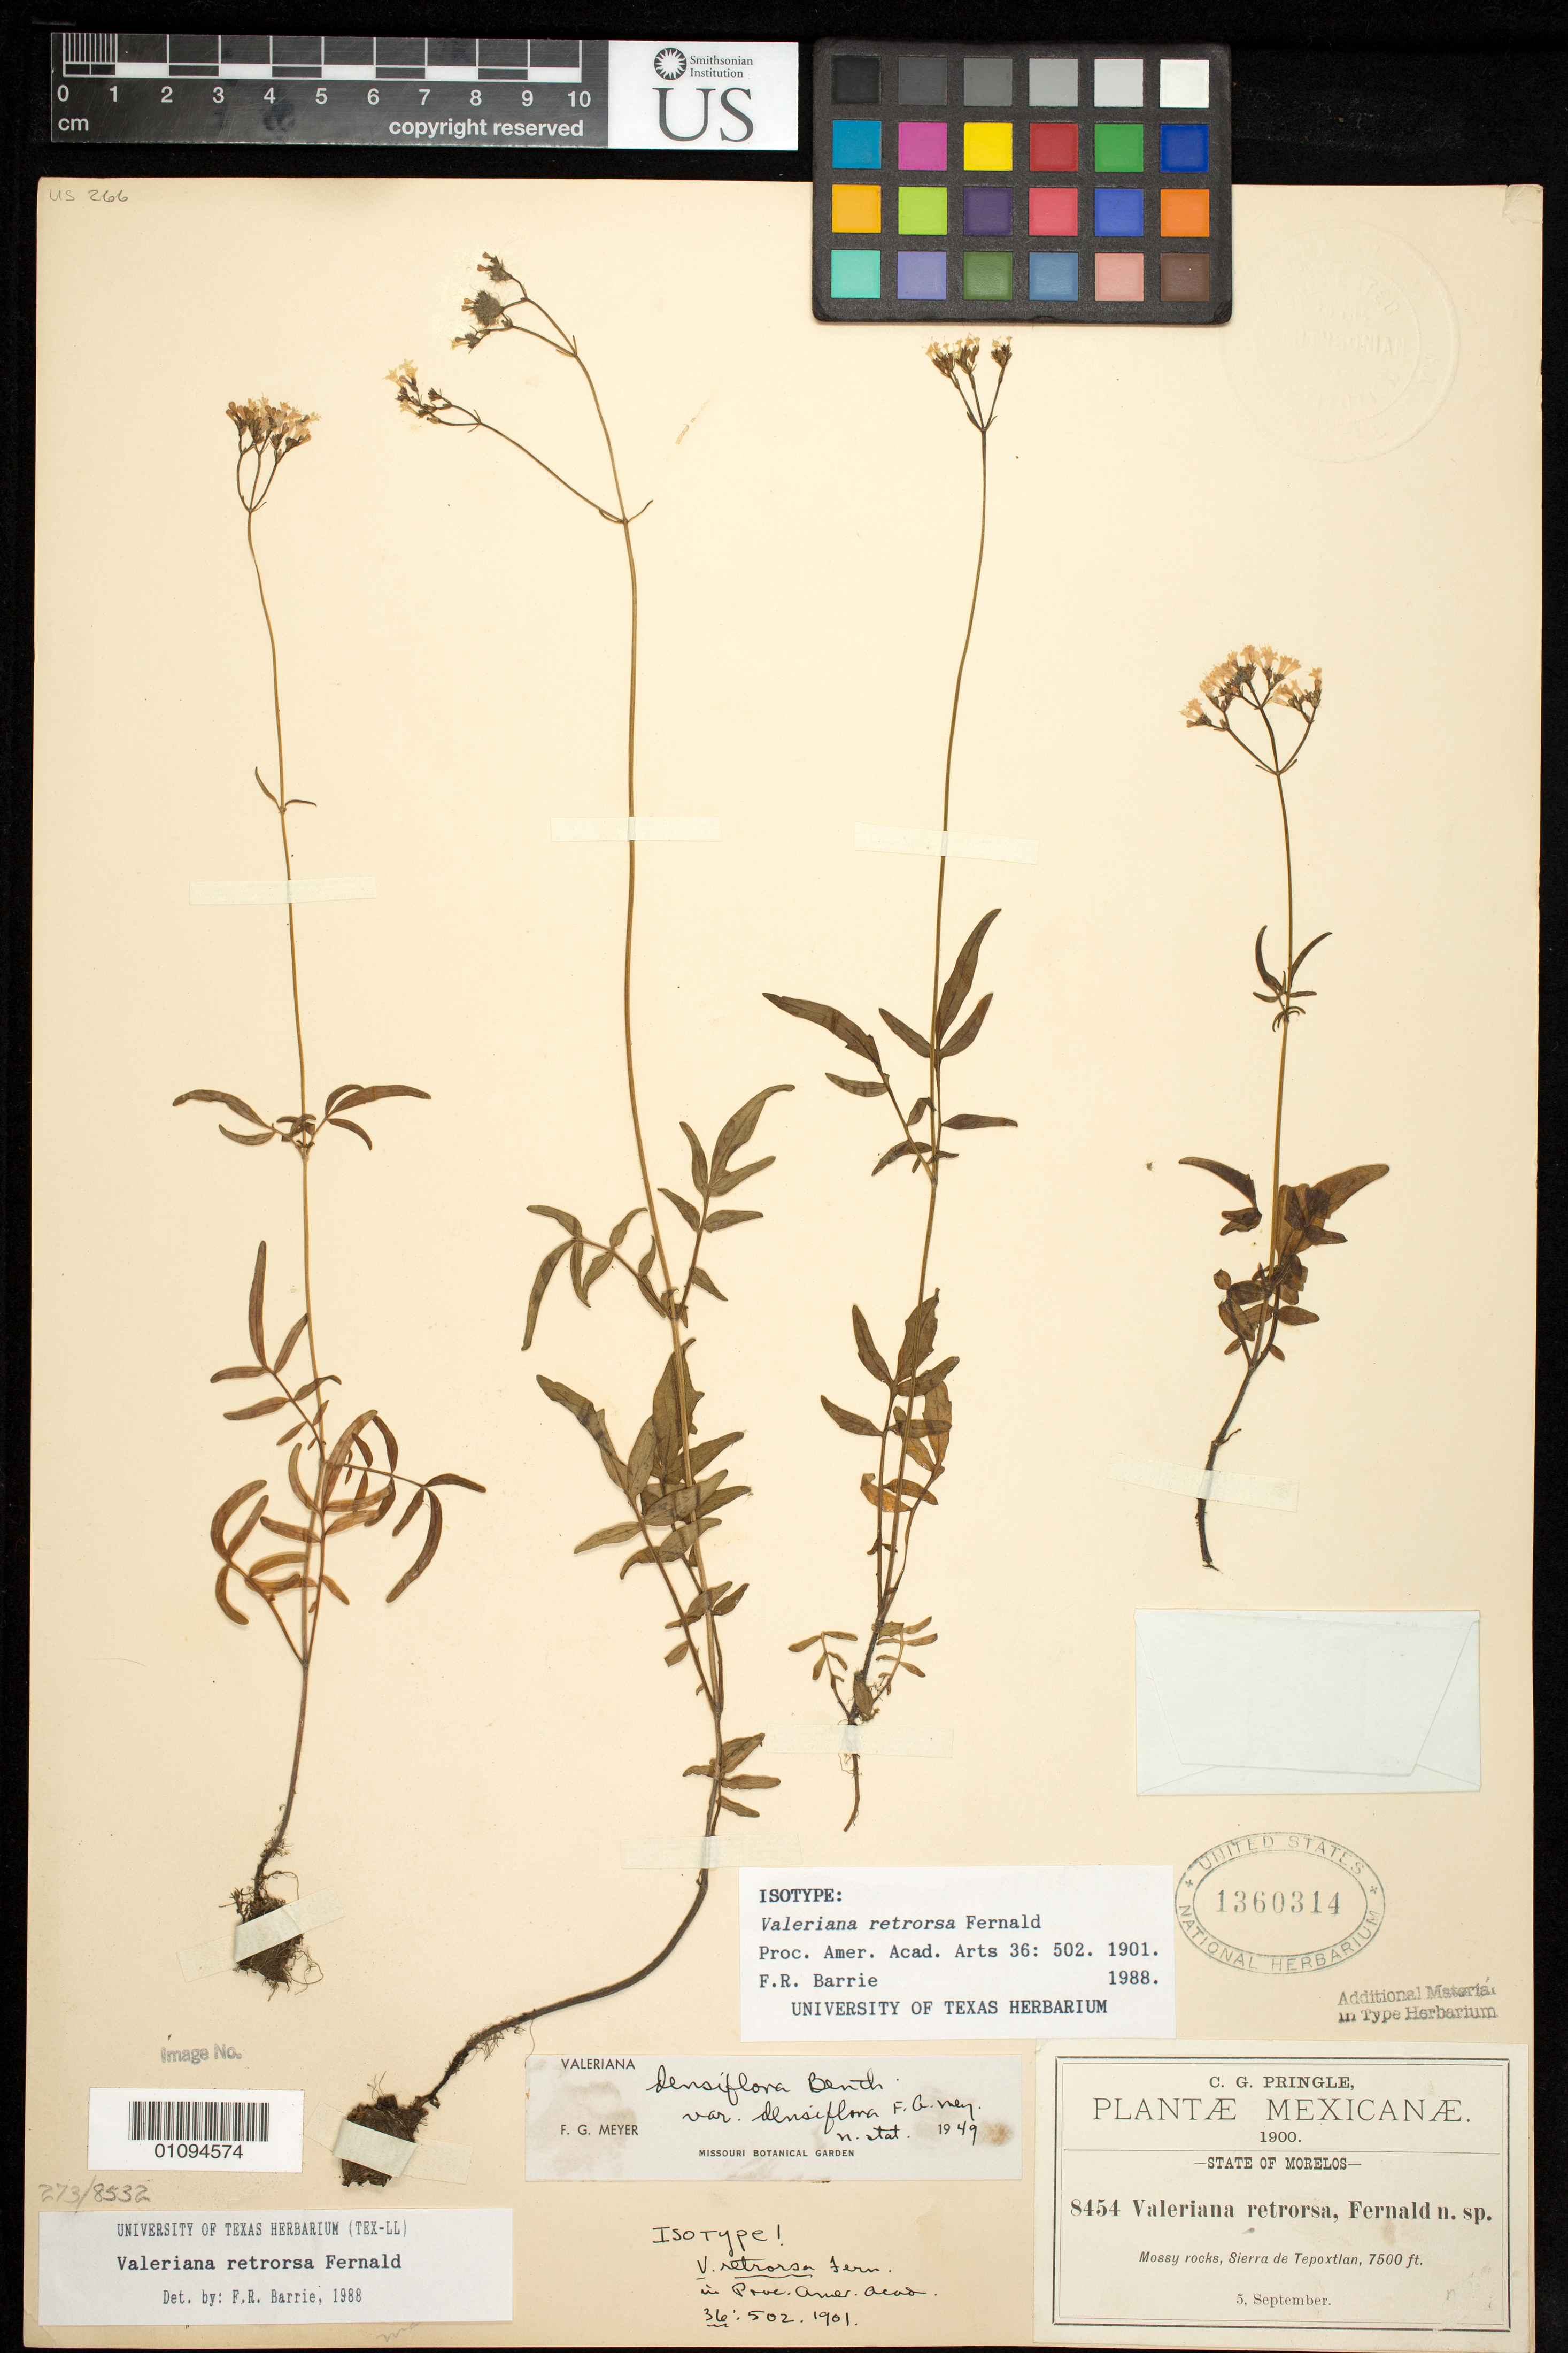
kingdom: Plantae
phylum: Tracheophyta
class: Magnoliopsida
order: Dipsacales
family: Caprifoliaceae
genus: Valeriana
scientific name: Valeriana retrorsa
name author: Fernald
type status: Isotype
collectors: C. G. Pringle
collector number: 8454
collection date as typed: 05 Sep 1900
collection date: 1900-09-05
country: Mexico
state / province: Morelos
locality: Sierra de Tepaxtlan.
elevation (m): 2310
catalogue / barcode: US 1360314